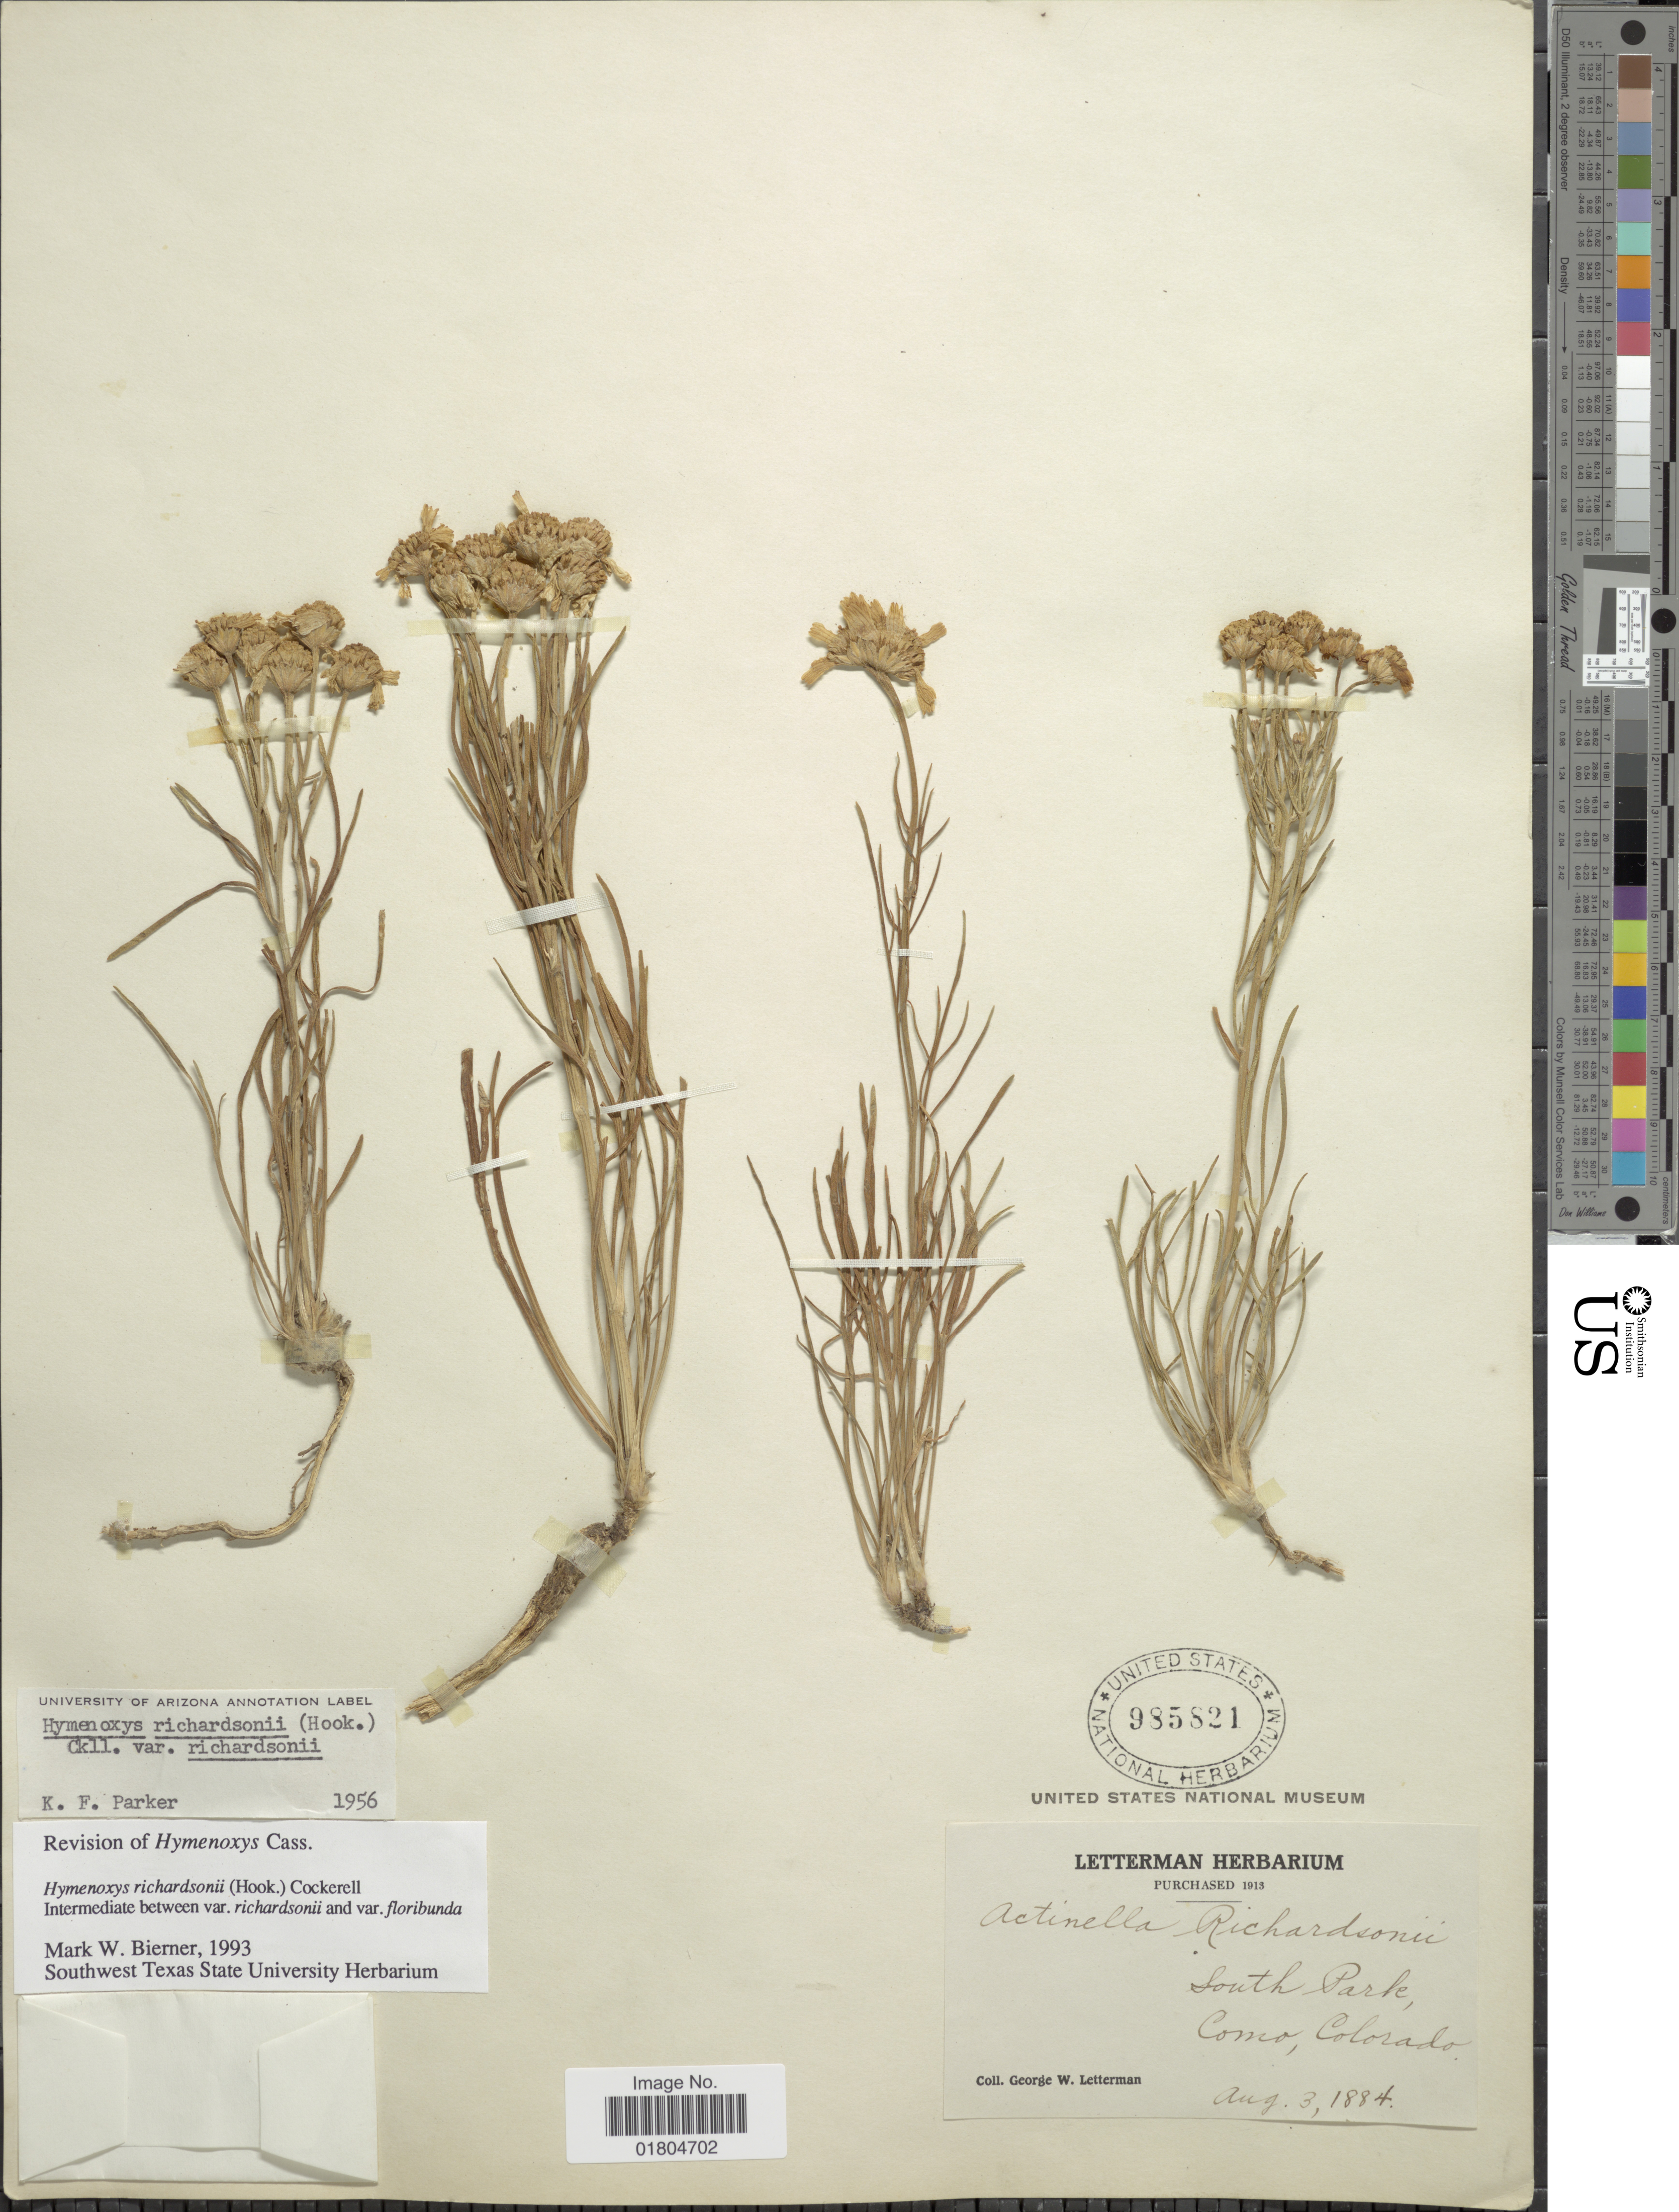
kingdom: Plantae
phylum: Tracheophyta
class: Magnoliopsida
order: Asterales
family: Asteraceae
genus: Hymenoxys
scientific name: Hymenoxys richardsonii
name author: (Hook.) Cockerell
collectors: G. W. Letterman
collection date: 1884-08-03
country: United States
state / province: Colorado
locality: South Park, Como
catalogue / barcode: US 985821